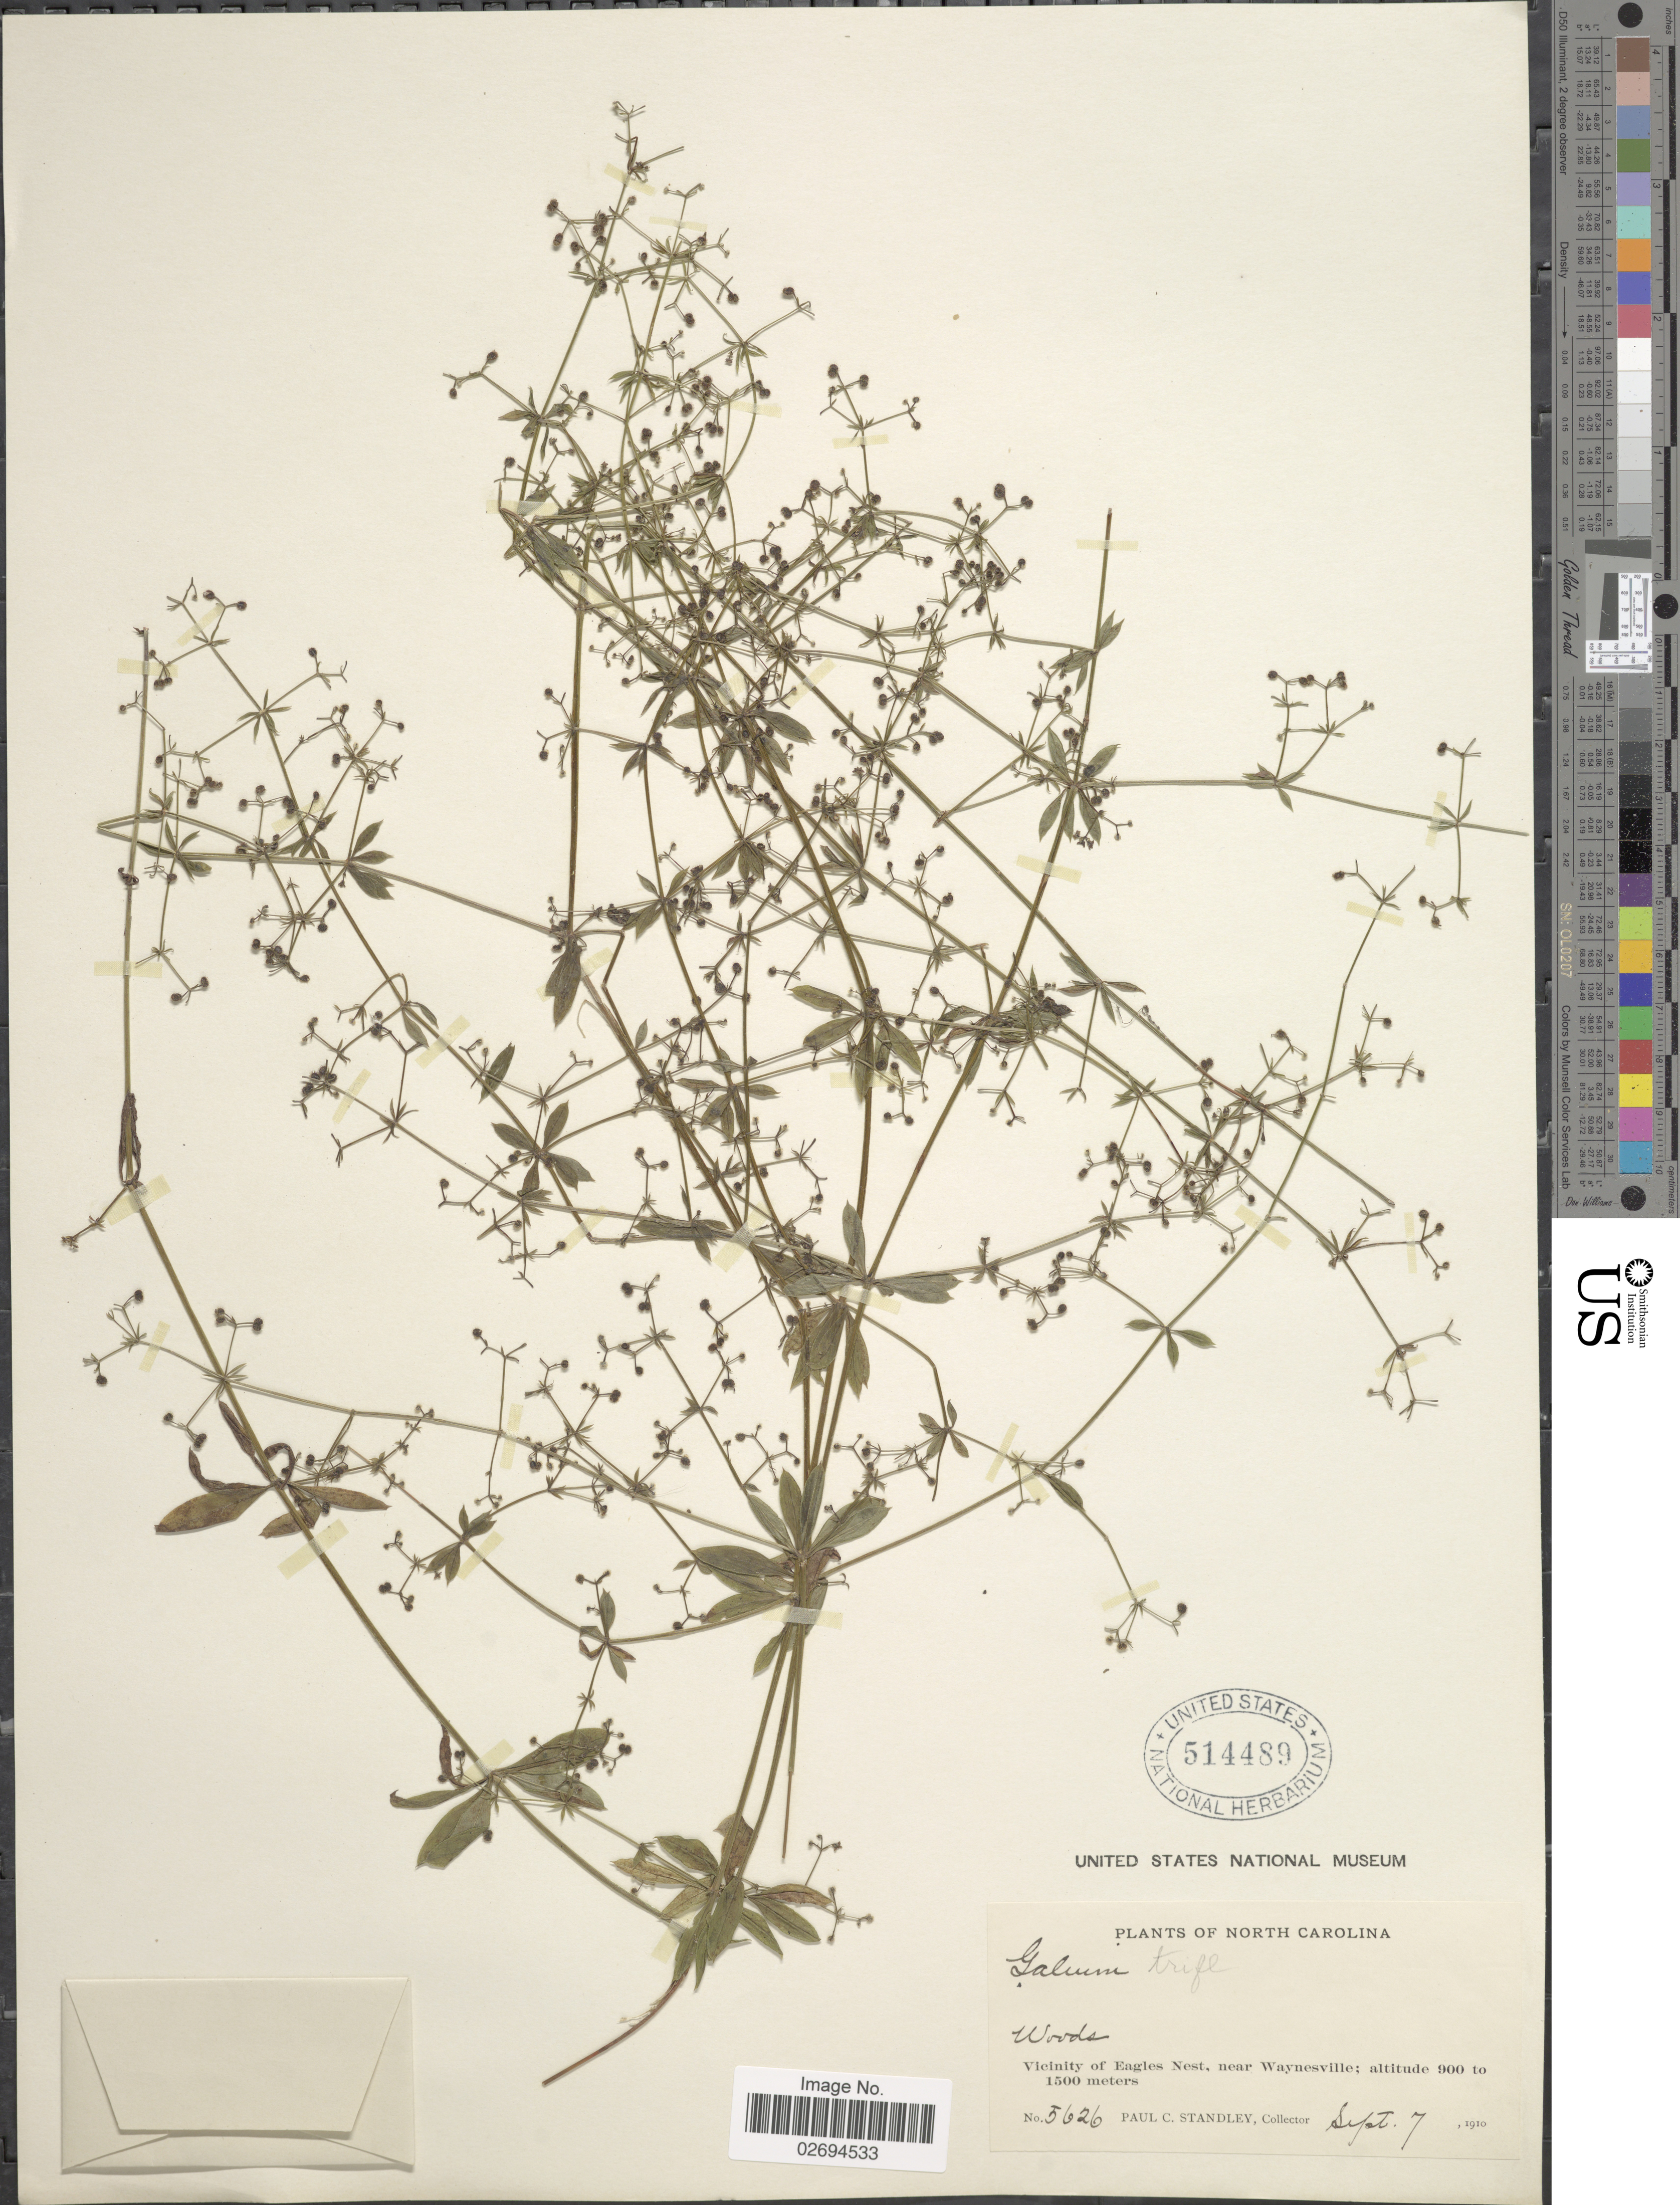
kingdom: Plantae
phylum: Tracheophyta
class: Magnoliopsida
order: Gentianales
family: Rubiaceae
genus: Galium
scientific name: Galium triflorum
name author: Michx.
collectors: P. C. Standley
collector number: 5626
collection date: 1910-09-07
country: United States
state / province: North Carolina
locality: Vicinity of Eagles Nest, near Waynesville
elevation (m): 900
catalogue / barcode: US 514489